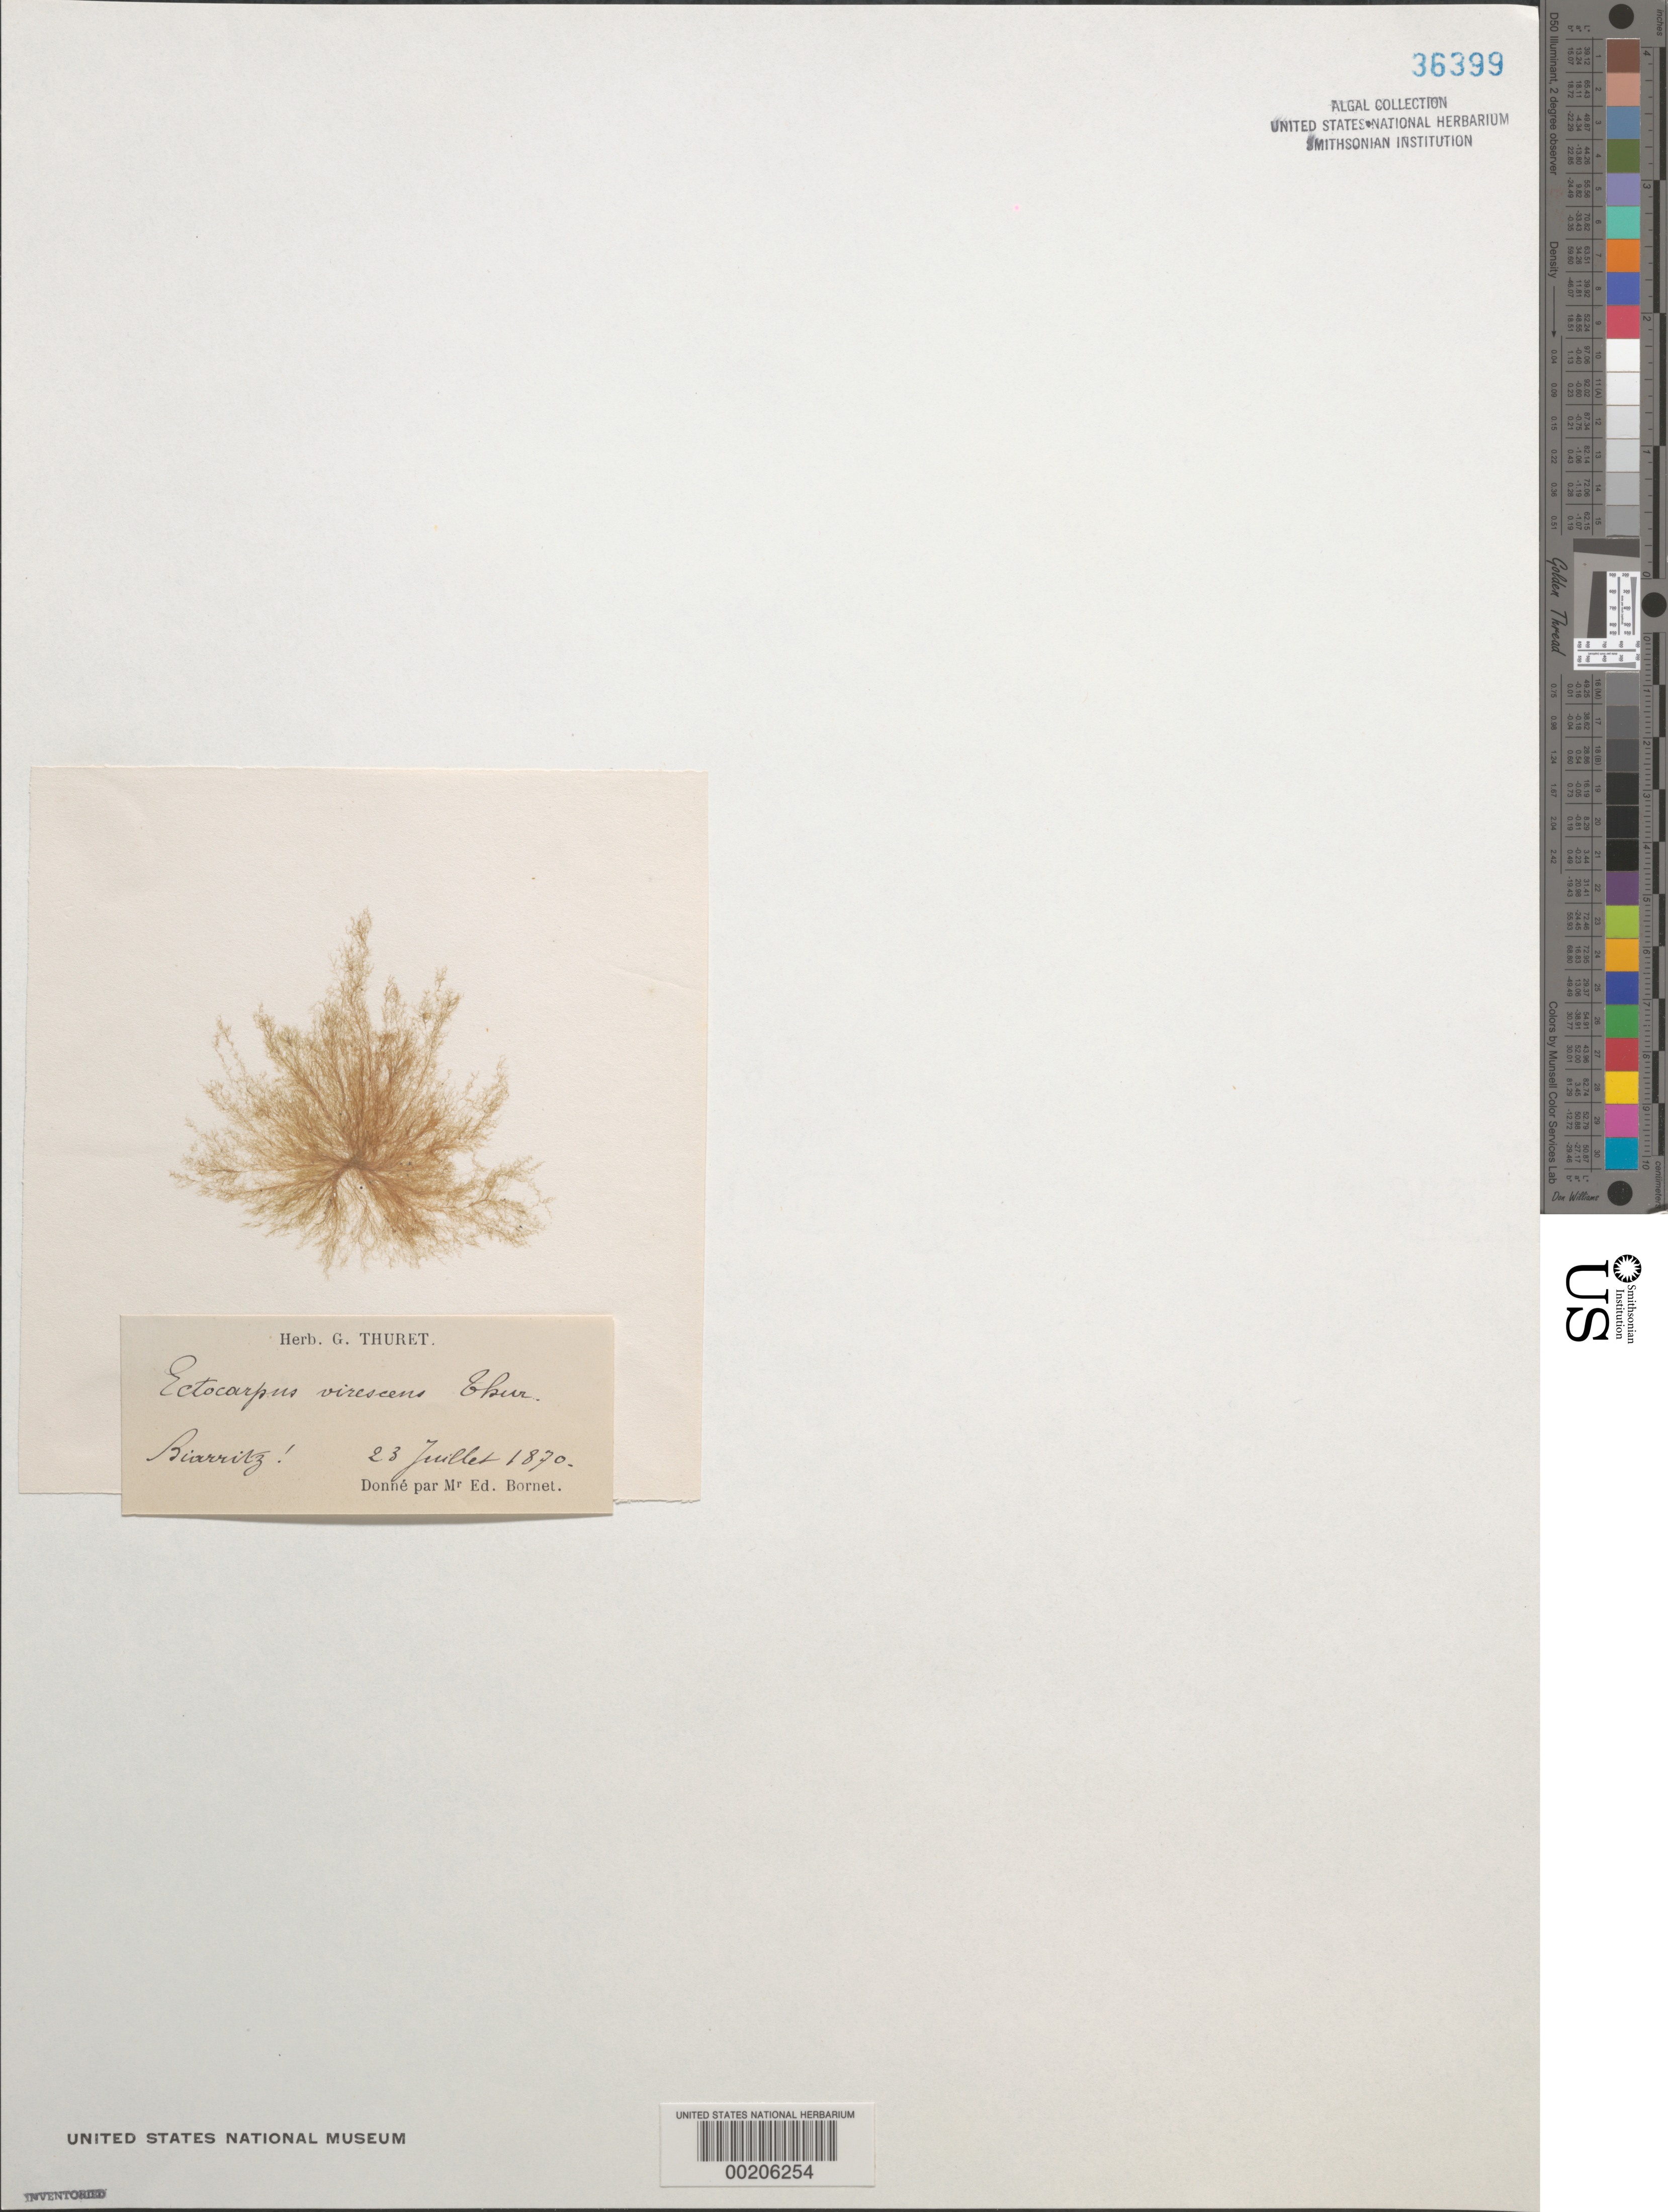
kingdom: Chromista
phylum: Ochrophyta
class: Phaeophyceae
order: Ectocarpales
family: Acinetosporaceae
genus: Feldmannia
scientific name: Feldmannia mitchelliae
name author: (Harv.) H.-S. Kim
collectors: Thuret, G. (herbarium)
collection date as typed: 23 Jul 1870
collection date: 1870-07-23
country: France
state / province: Nouvelle-Aquitaine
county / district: Pyrénées-Atlantiques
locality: Biarritz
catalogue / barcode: US 36399